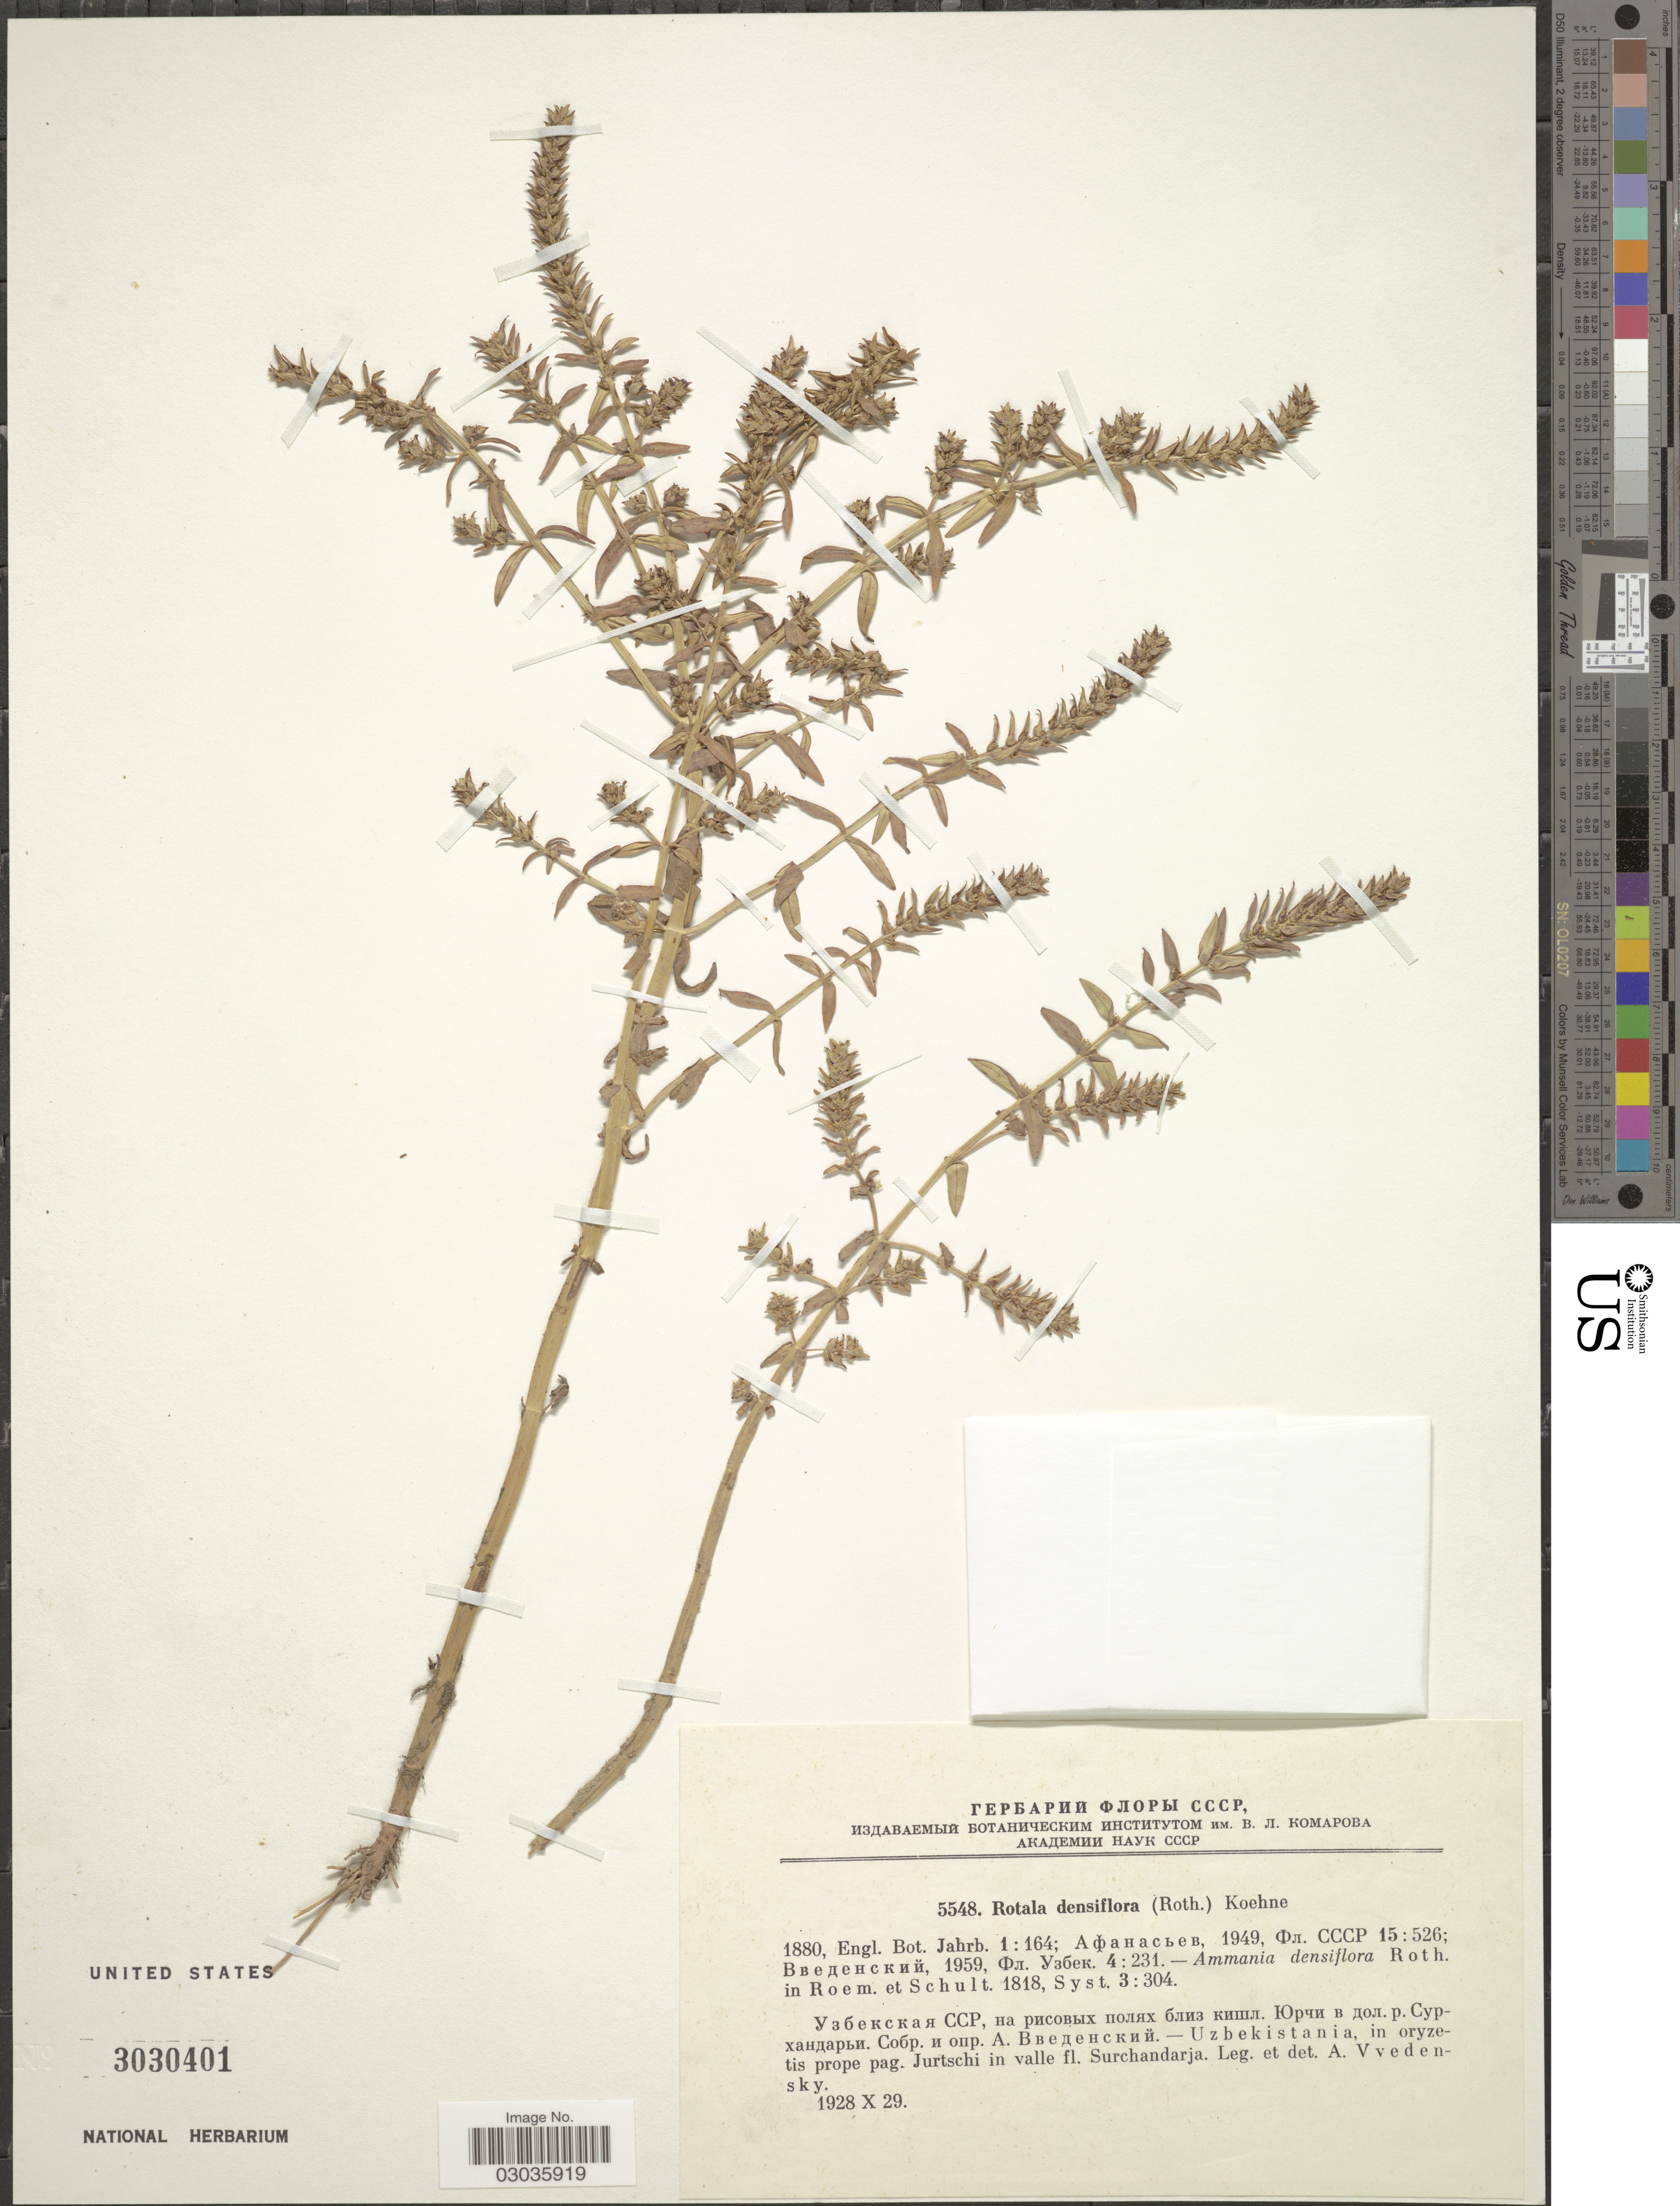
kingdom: Plantae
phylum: Tracheophyta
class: Magnoliopsida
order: Myrtales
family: Lythraceae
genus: Rotala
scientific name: Rotala densiflora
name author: (Roth) Koehne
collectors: A. Vvedensky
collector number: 5548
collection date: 1928-10-29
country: Uzbekistan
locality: Uzbekistania, in oryzetis prope pag. Jurtschi in valle fl. Surchandarja.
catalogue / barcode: US 3030401